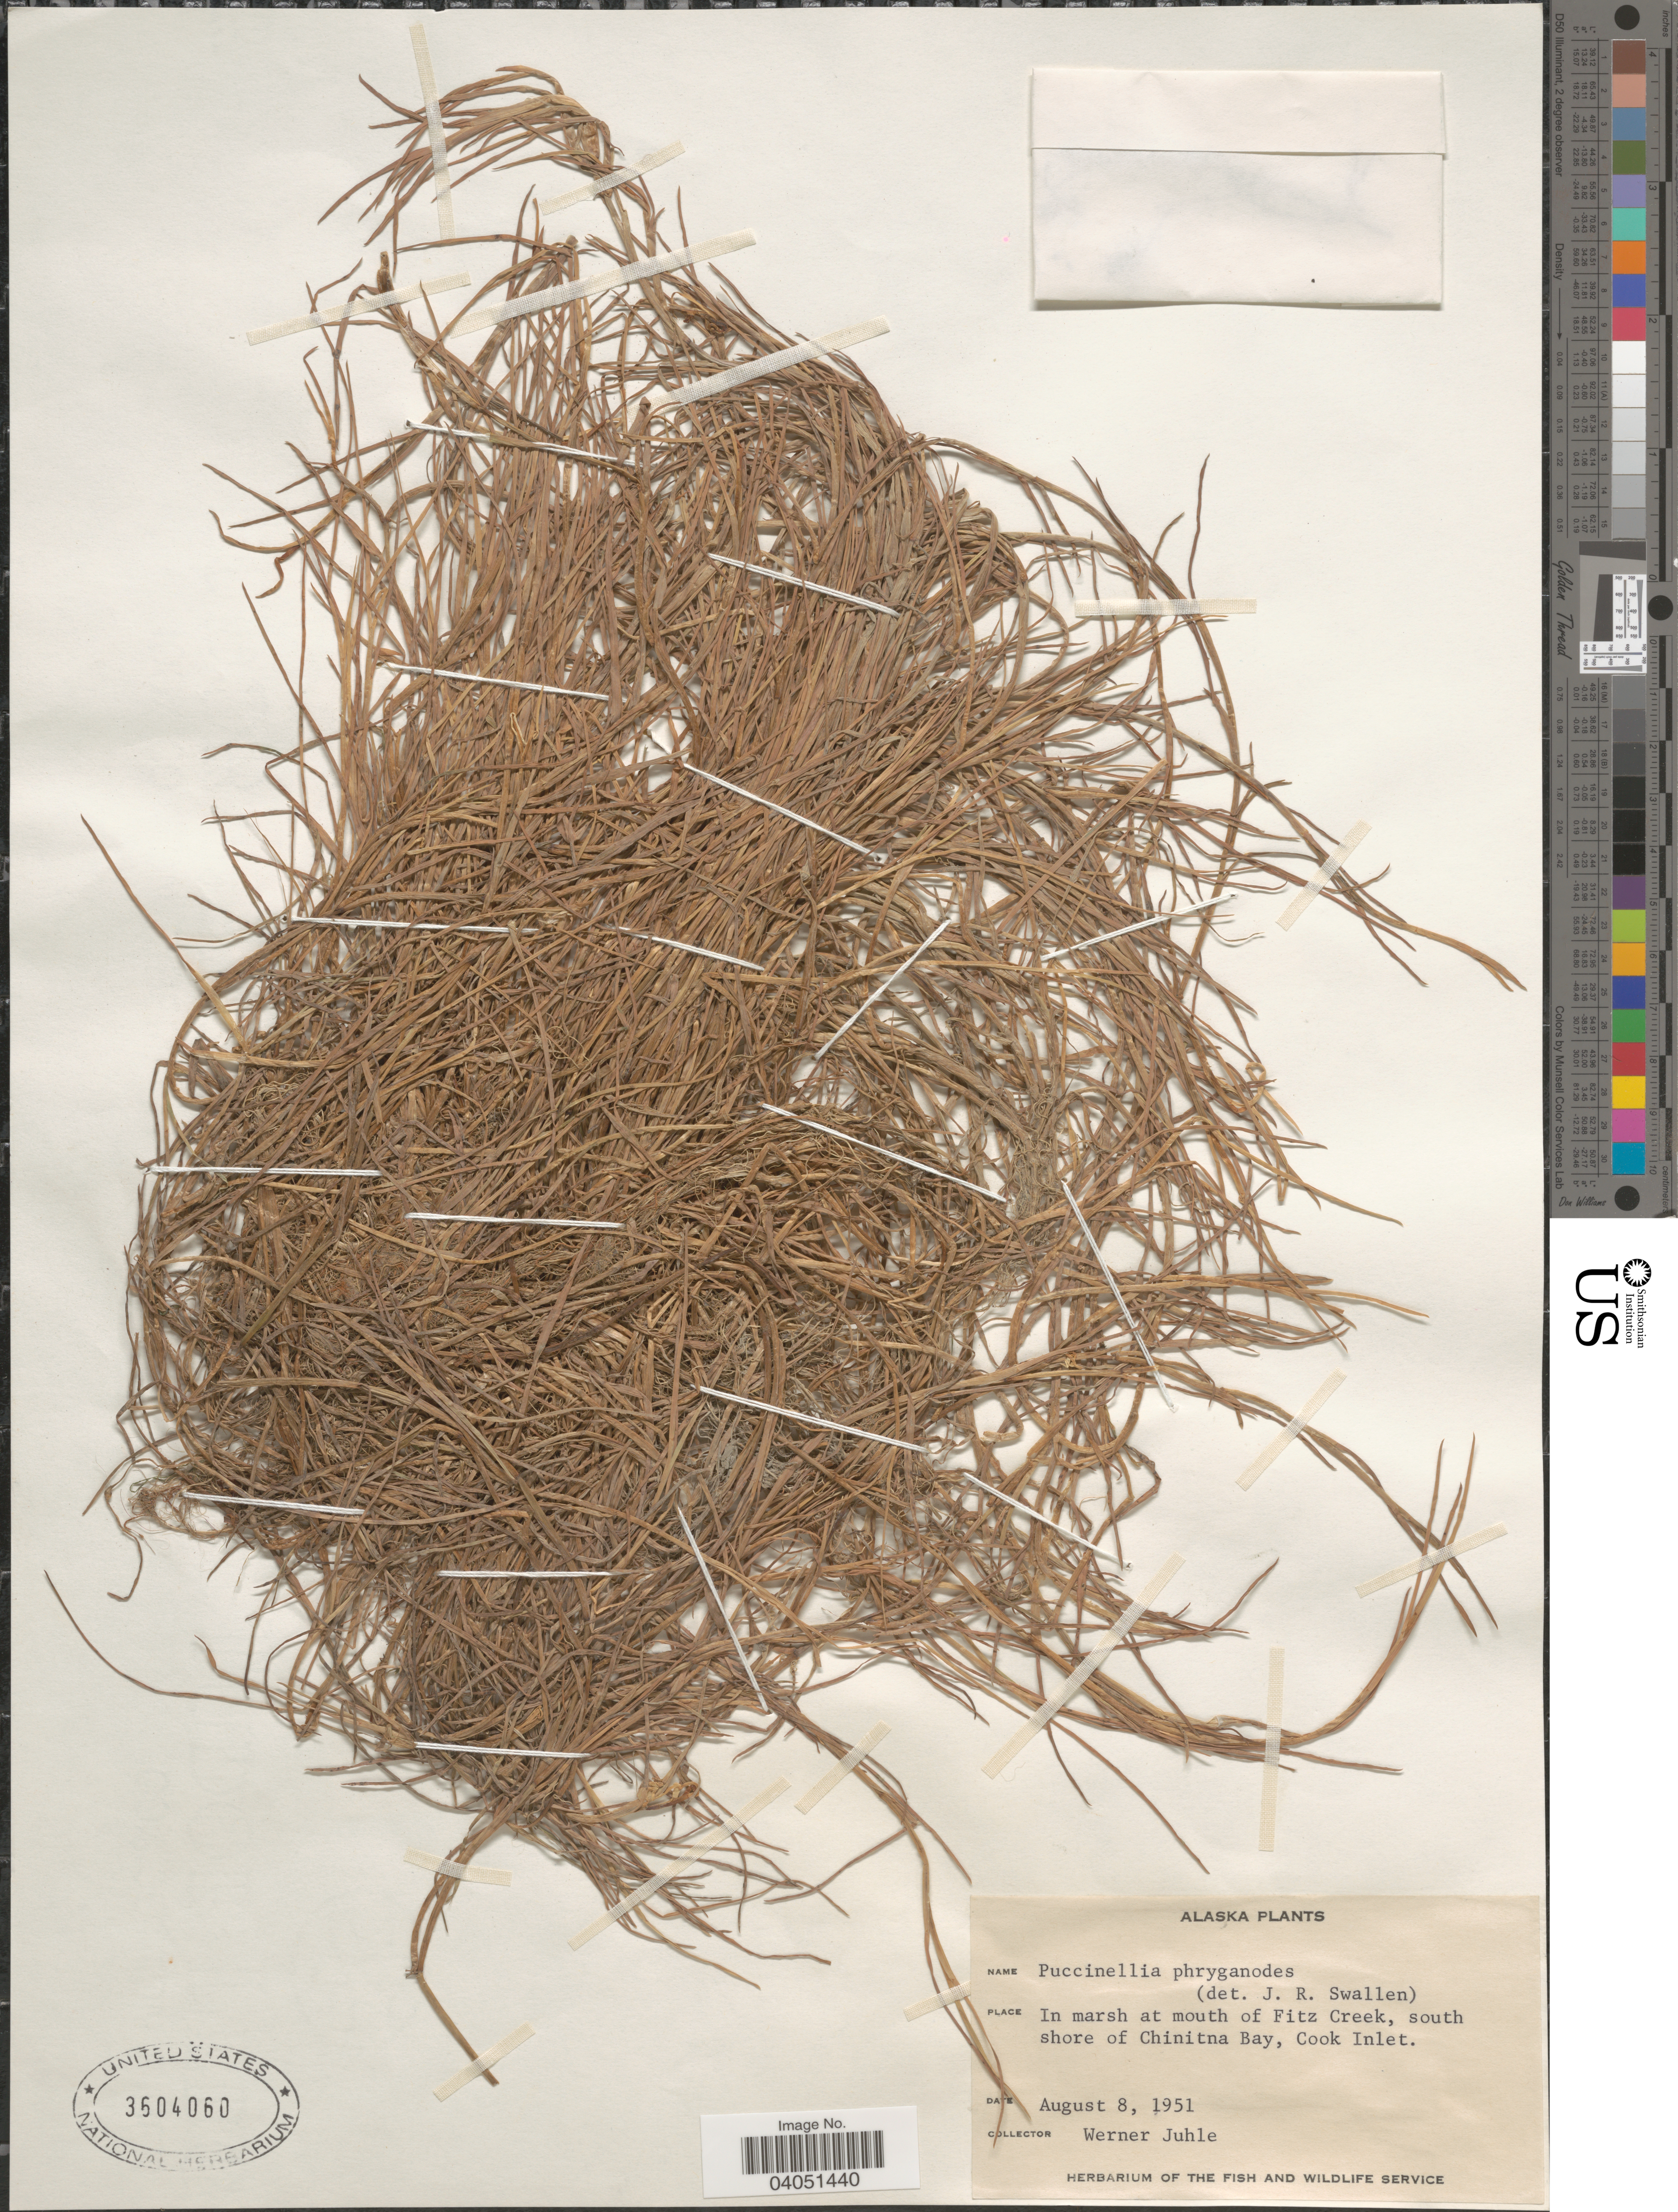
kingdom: Plantae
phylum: Tracheophyta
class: Liliopsida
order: Poales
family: Poaceae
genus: Puccinellia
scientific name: Puccinellia phryganodes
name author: (Trin.) Scribn. & Merr.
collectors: W. Juhle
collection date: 1951-08-08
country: United States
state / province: Alaska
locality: In marsh at mouth of Fitz Creek, south shore of Chinitna Bay, Cook Inlet.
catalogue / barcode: US 3604060